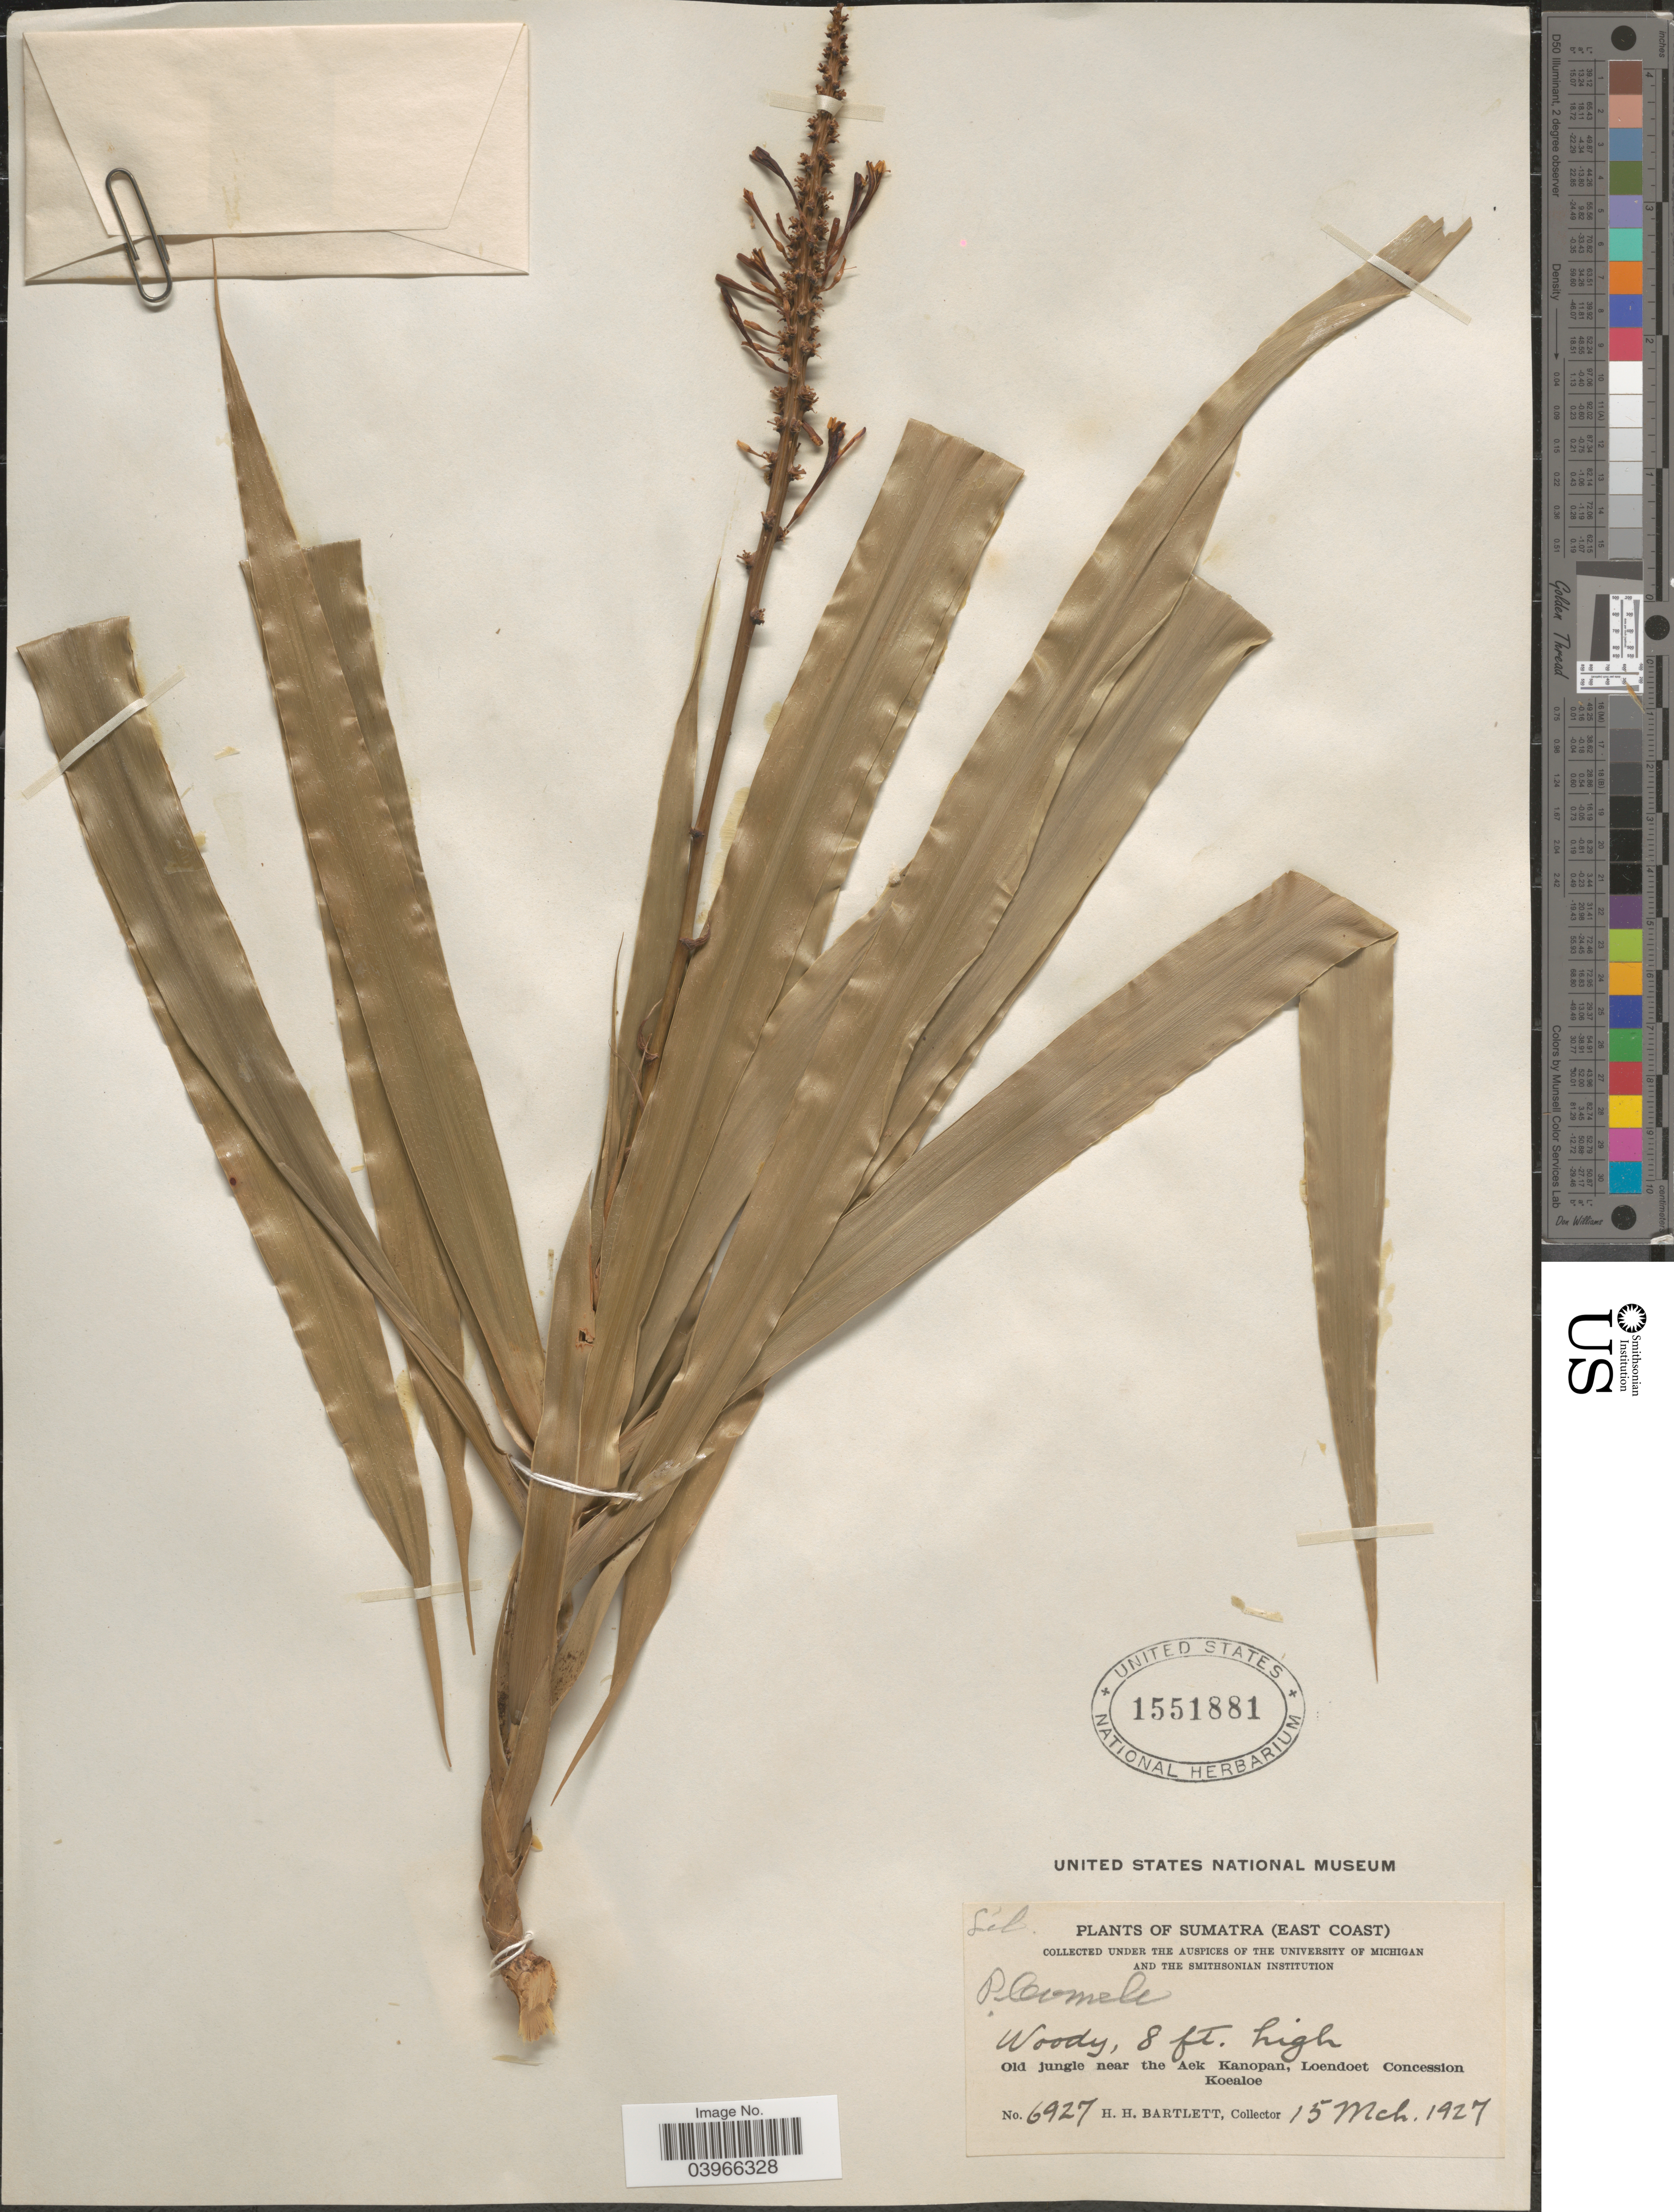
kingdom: Plantae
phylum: Tracheophyta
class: Liliopsida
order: Asparagales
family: Asparagaceae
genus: Dracaena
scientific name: Dracaena sp.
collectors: H. H. Bartlett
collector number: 6927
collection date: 1927-03-15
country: Indonesia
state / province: Sumatra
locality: (East Coast). Old jungle near the Aek Kanopan, Loendoet Concession Koealoe.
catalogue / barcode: US 1551881